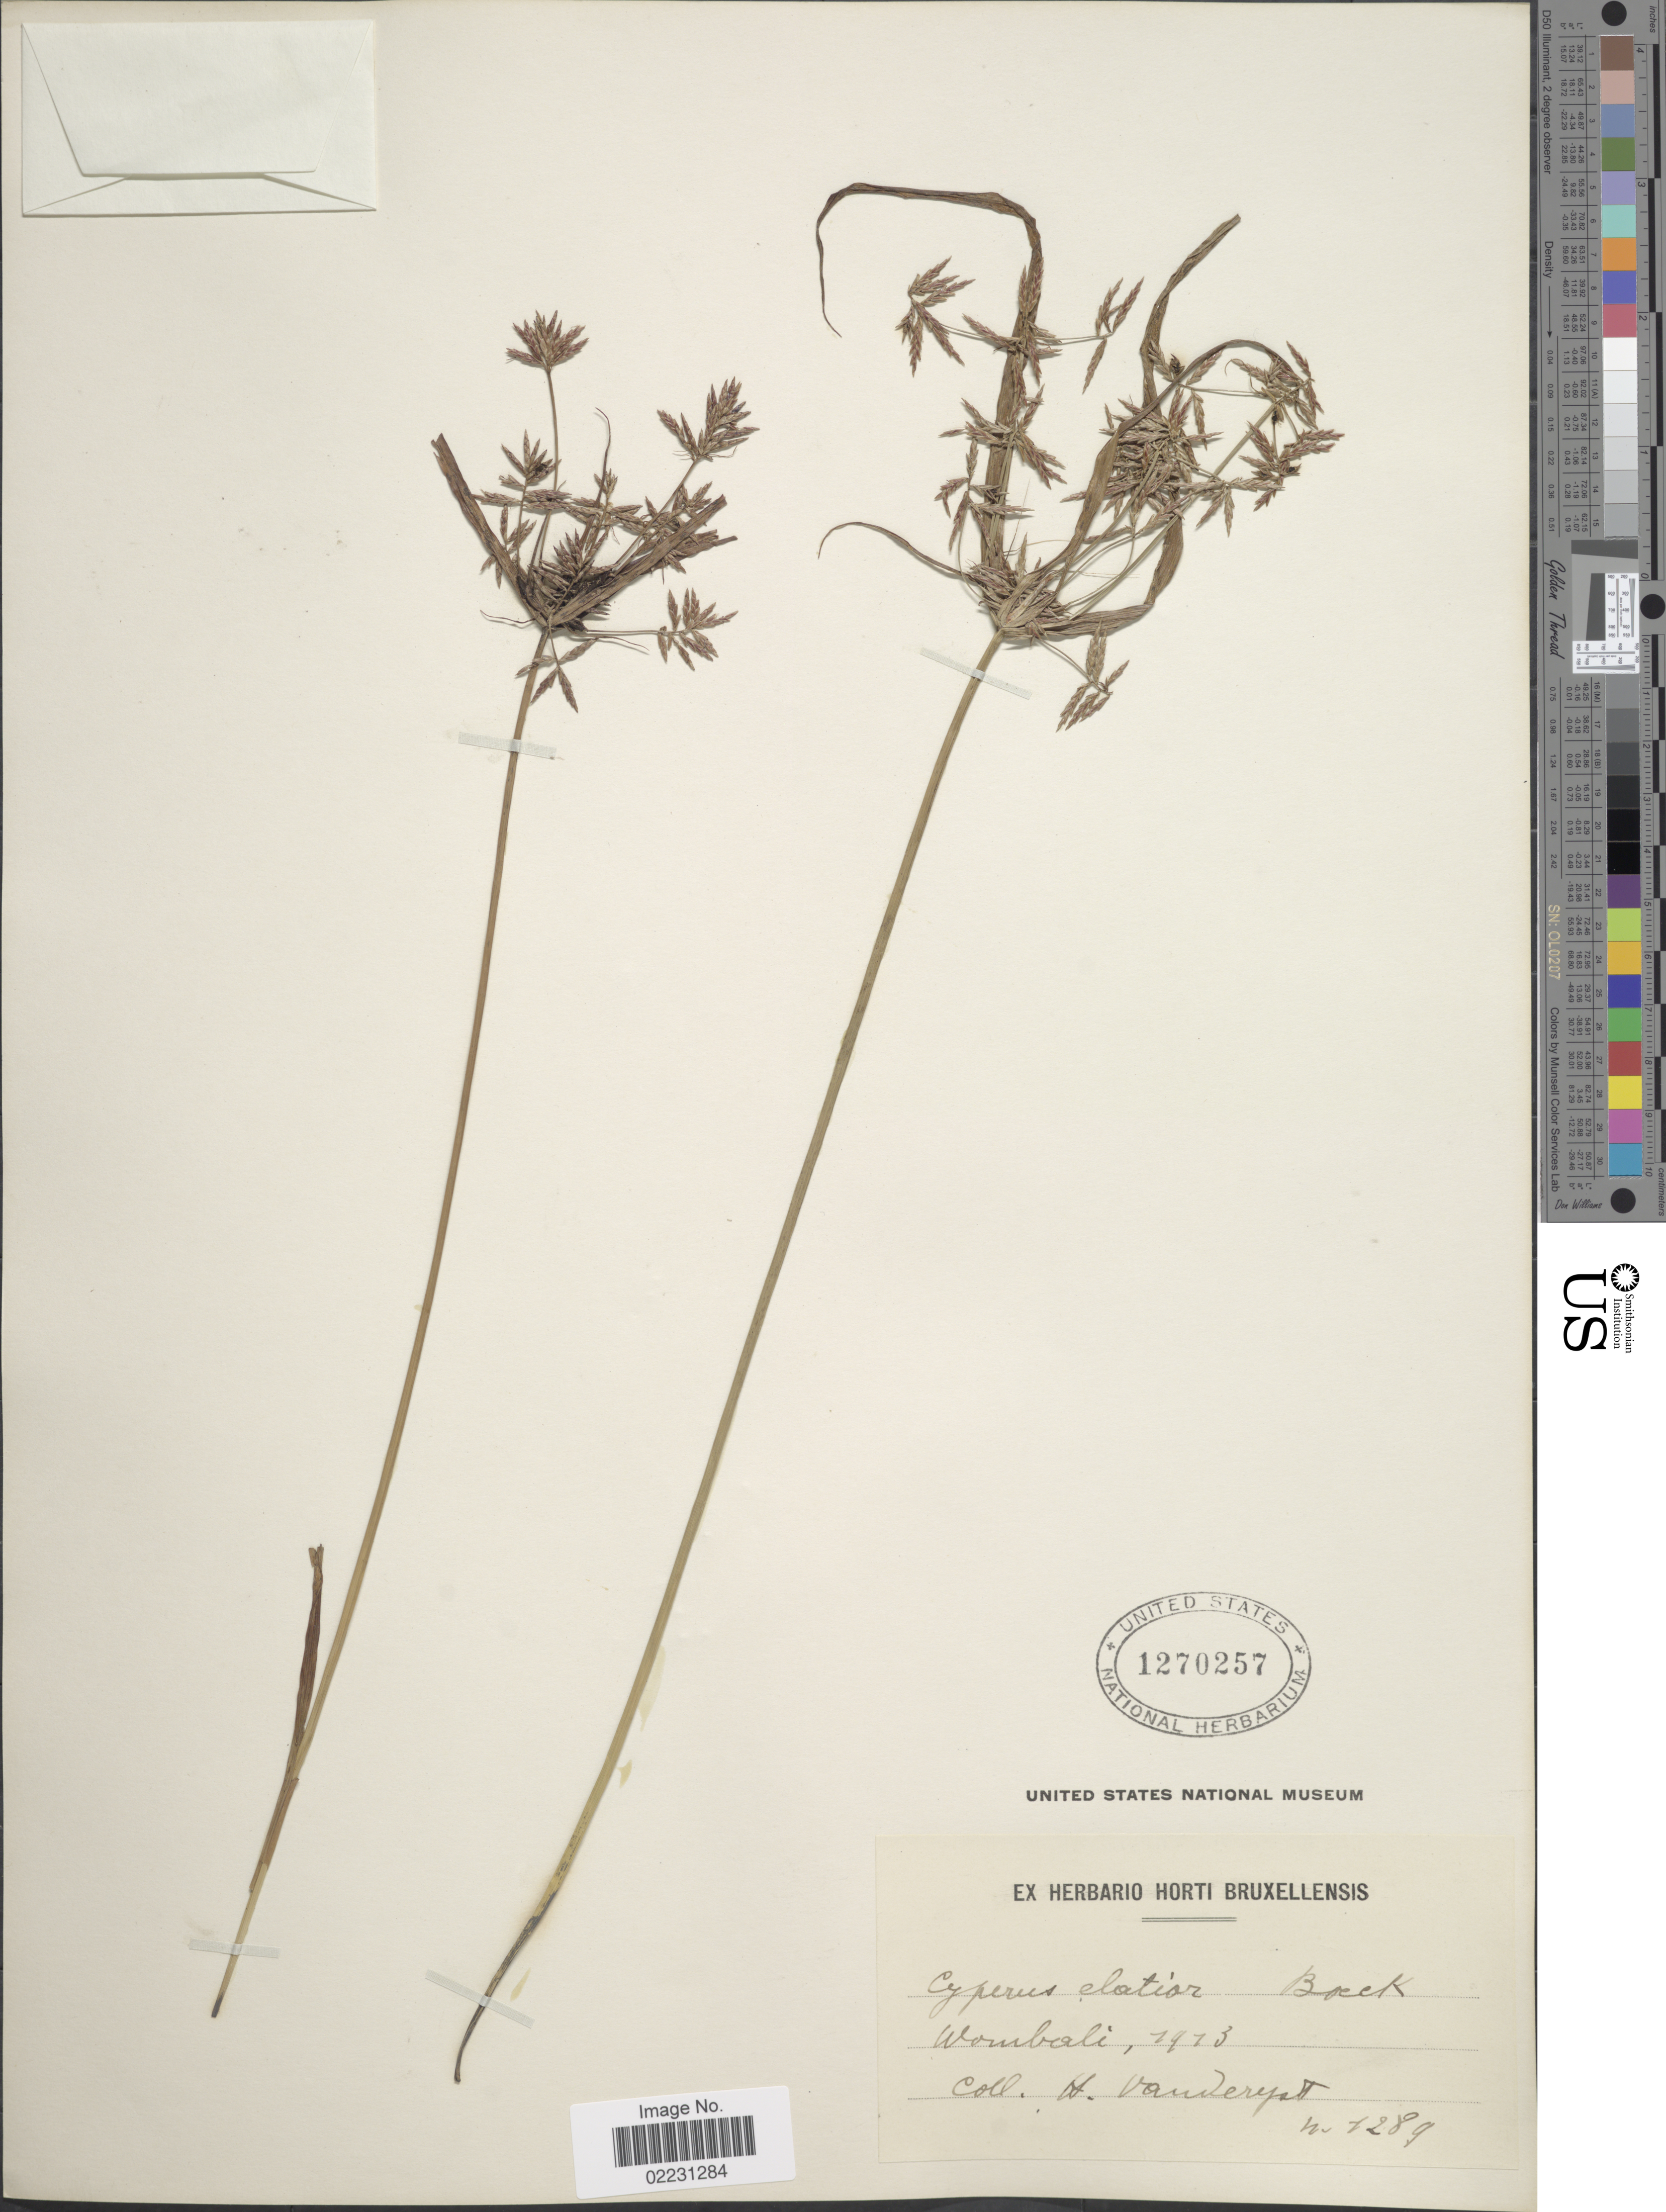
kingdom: Plantae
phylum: Tracheophyta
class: Liliopsida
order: Poales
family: Cyperaceae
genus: Cyperus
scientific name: Cyperus tenuiculmis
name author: Boeckeler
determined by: Strong, Mark T., (BOT), Smithsonian Institution - National Museum of Natural History (UNITED STATES)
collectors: H. J. R. Vanderyst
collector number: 1289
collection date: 1913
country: Congo, Democratic Republic of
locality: Wombali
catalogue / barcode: US 1270257